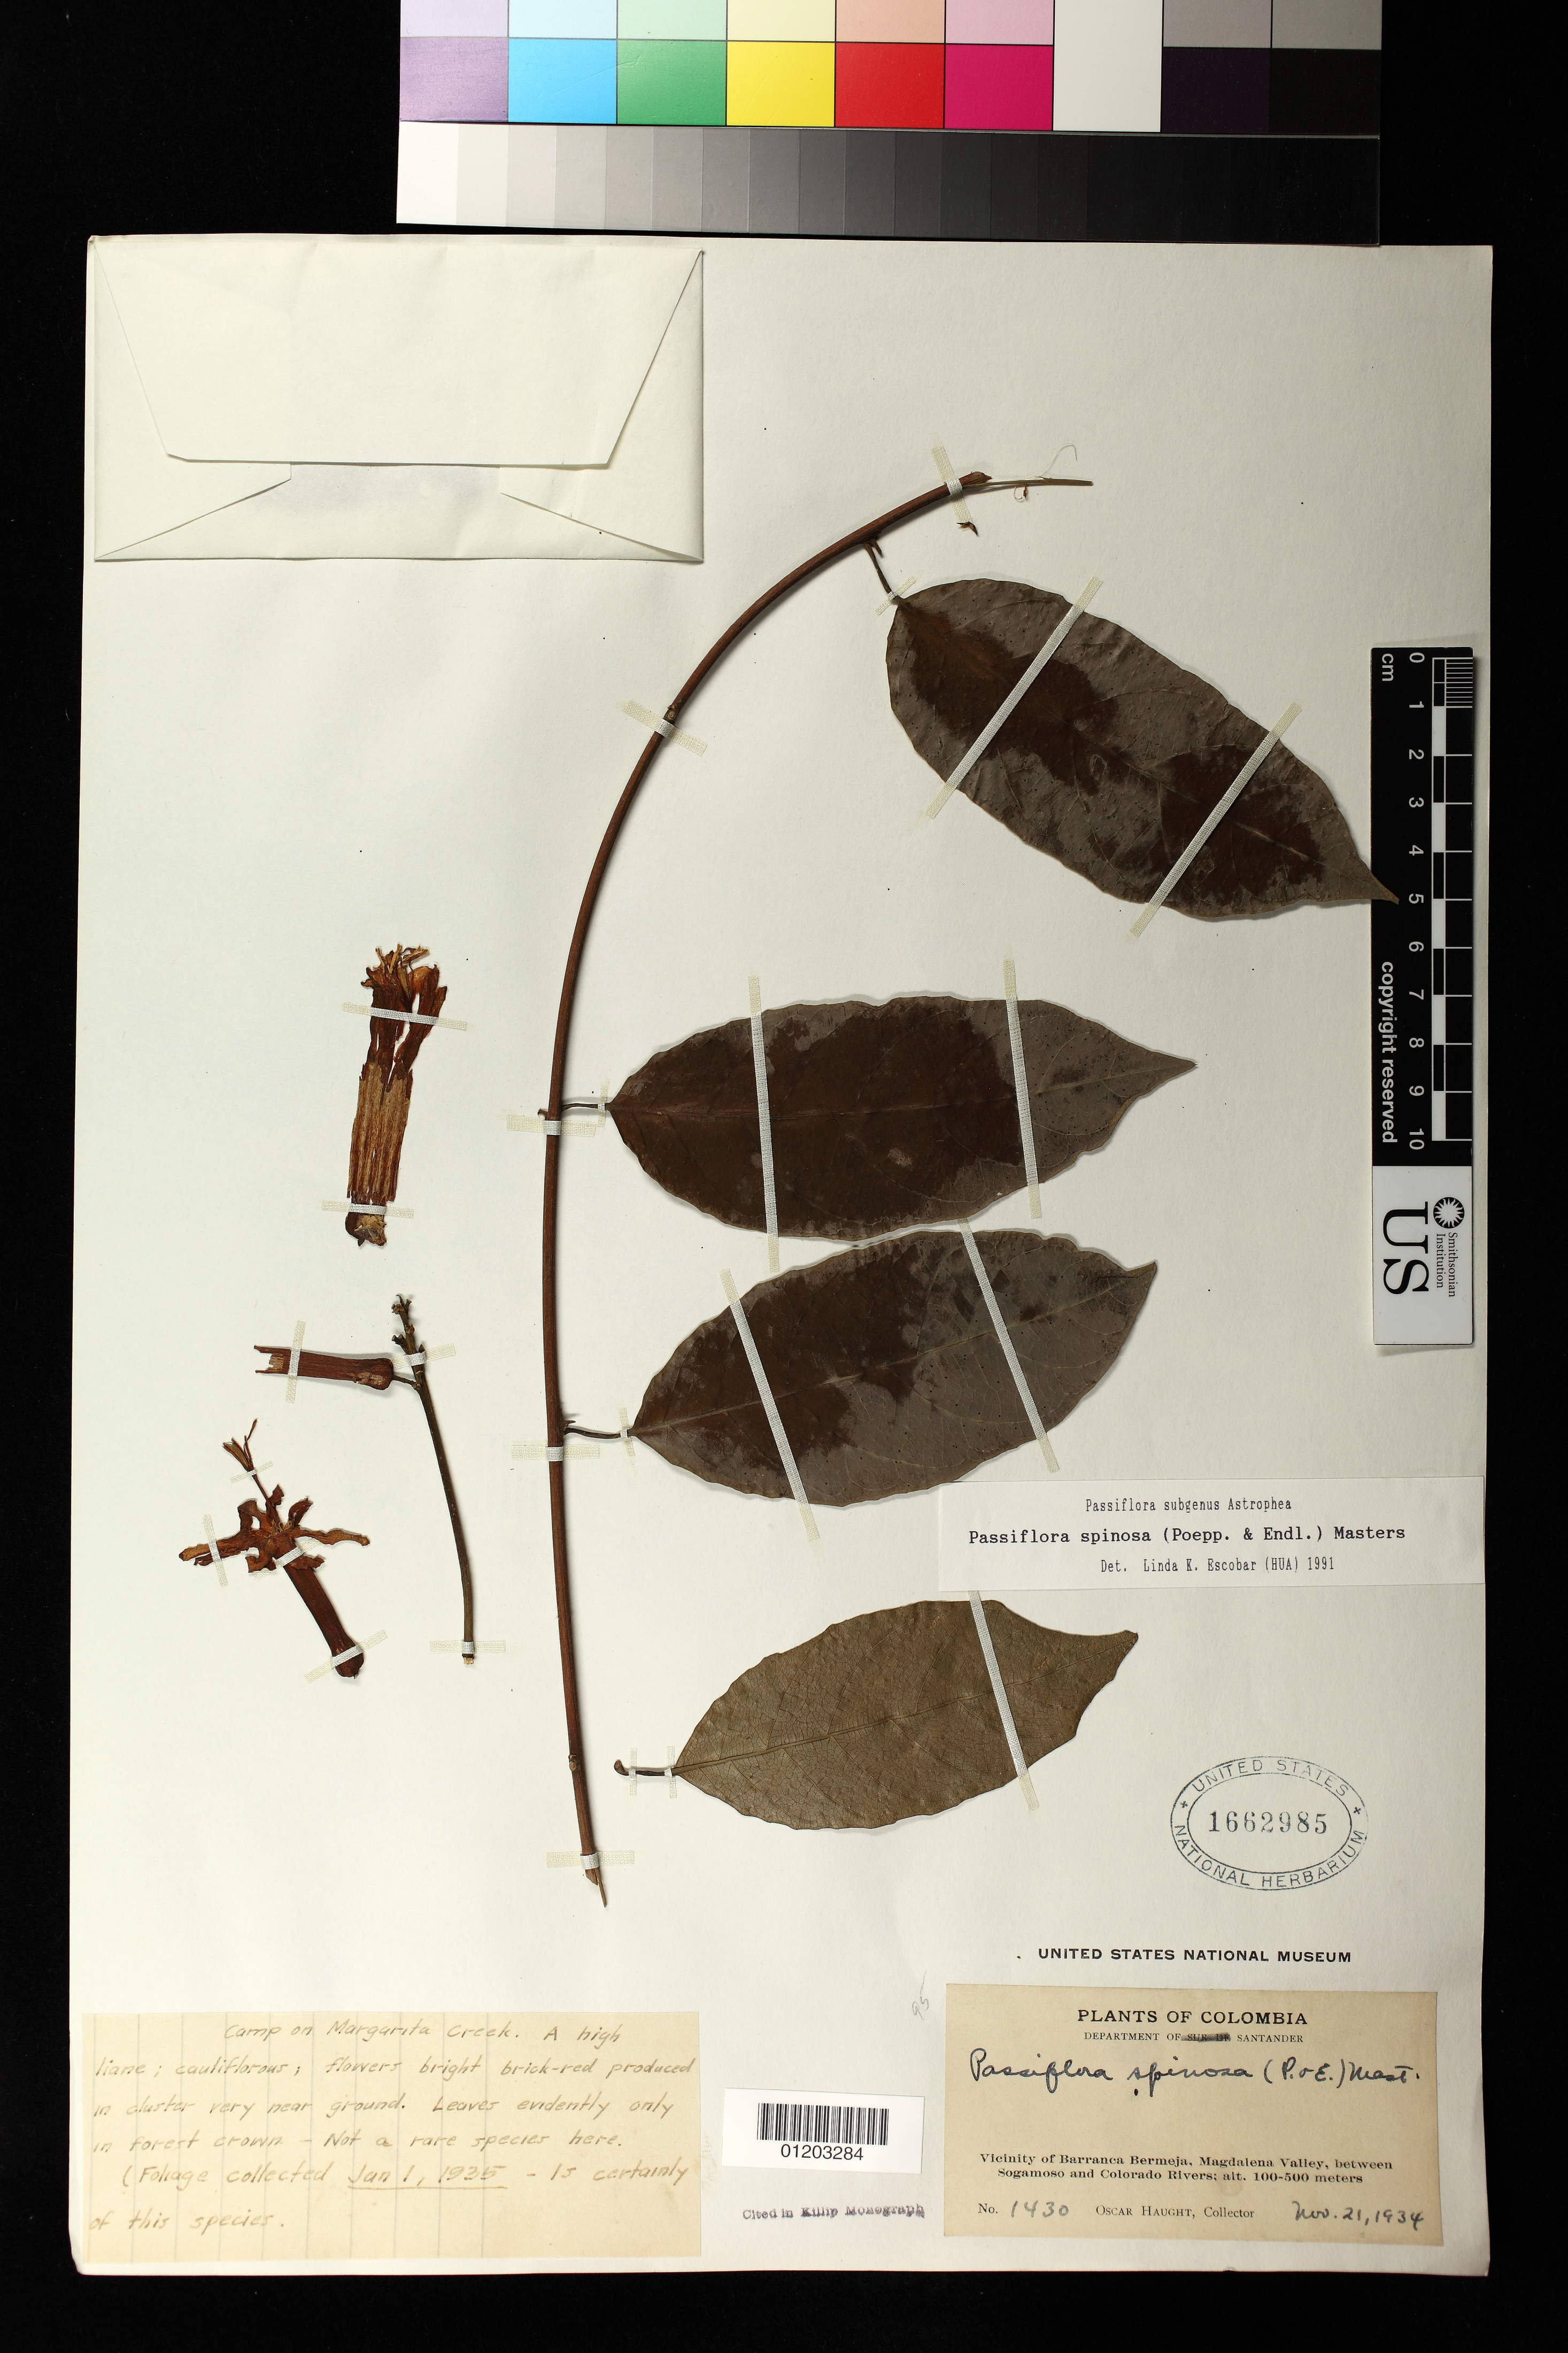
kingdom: Plantae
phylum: Tracheophyta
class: Magnoliopsida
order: Malpighiales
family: Passifloraceae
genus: Passiflora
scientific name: Passiflora spinosa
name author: (Poepp. & Endl.) Mast.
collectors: O. Haught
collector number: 1430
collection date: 1934-11-21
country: Colombia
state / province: Santander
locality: Vicinity of Barranca Bermeja, Magdalena Valley, betweet Sogamoso and Colorado Rivers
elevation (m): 100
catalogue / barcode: US 1662985